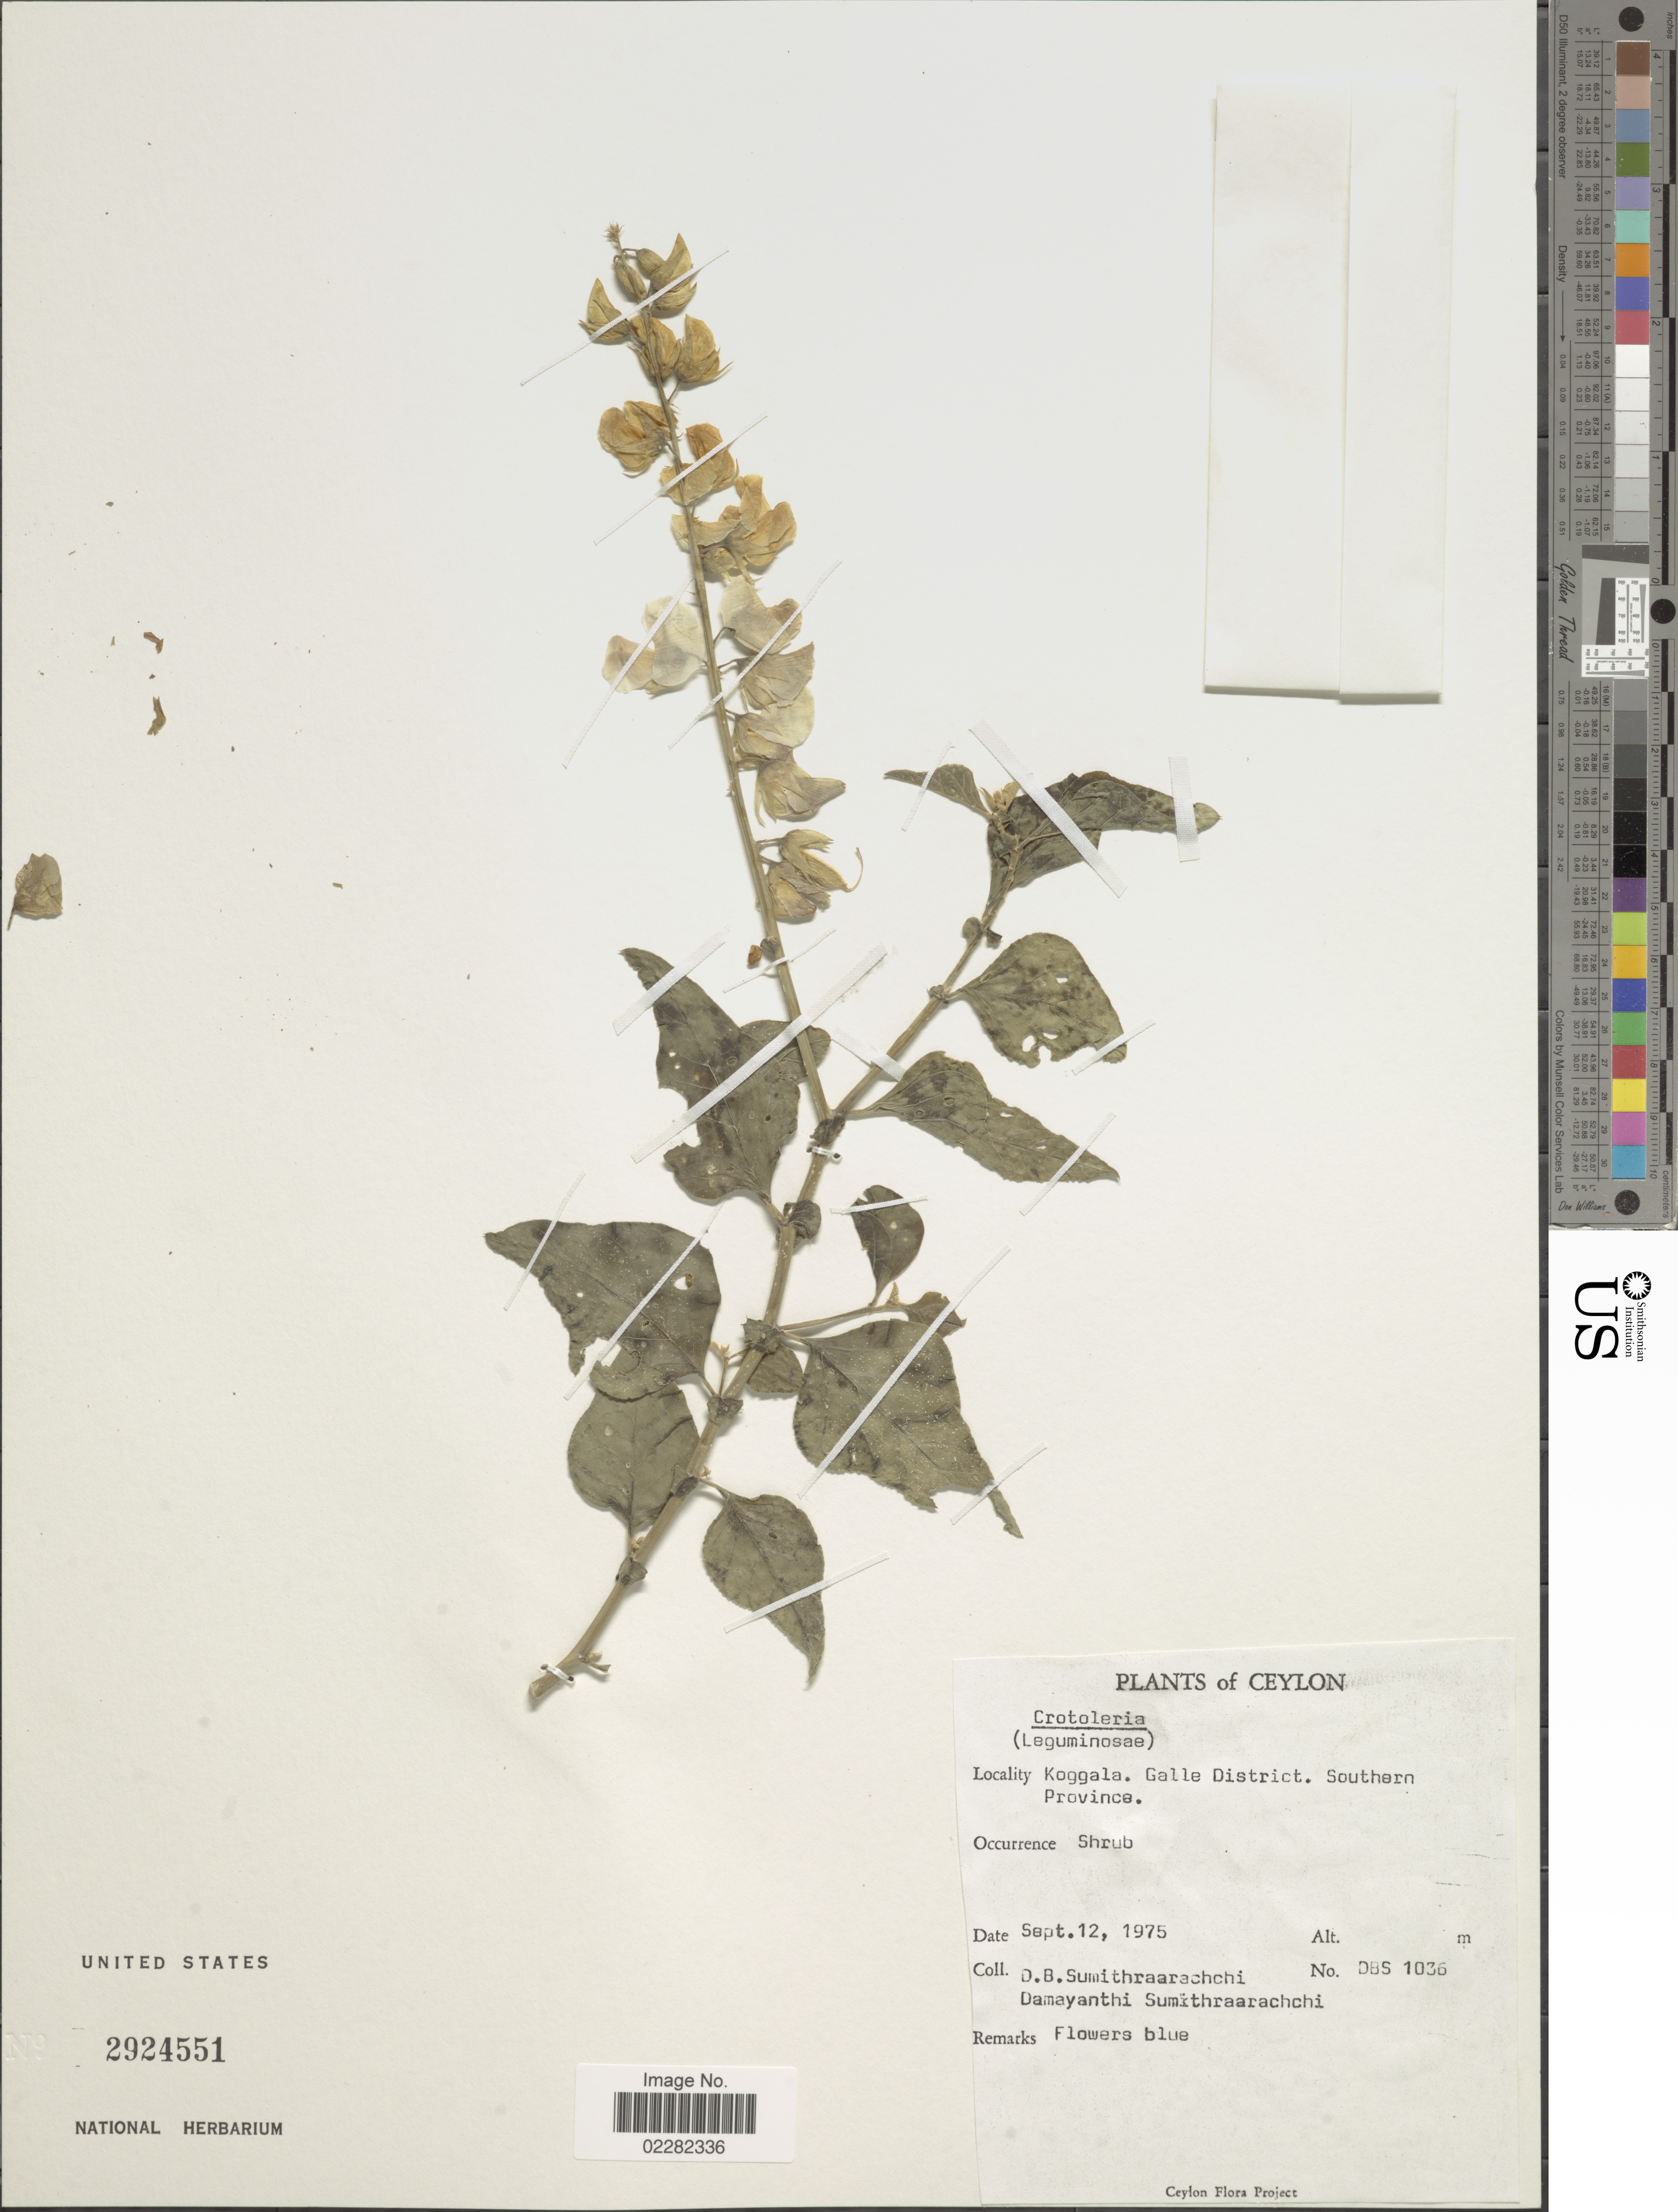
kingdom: Plantae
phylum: Tracheophyta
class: Magnoliopsida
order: Fabales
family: Fabaceae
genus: Crotalaria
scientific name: Crotalaria verrucosa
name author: L.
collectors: D. B. Sumithraarachchi & D. Sumithraarachchi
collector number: DBS1036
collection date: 1975-09-12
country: Sri Lanka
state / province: Southern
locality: Ceylon, Koggala, Gale District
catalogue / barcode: US 2924551